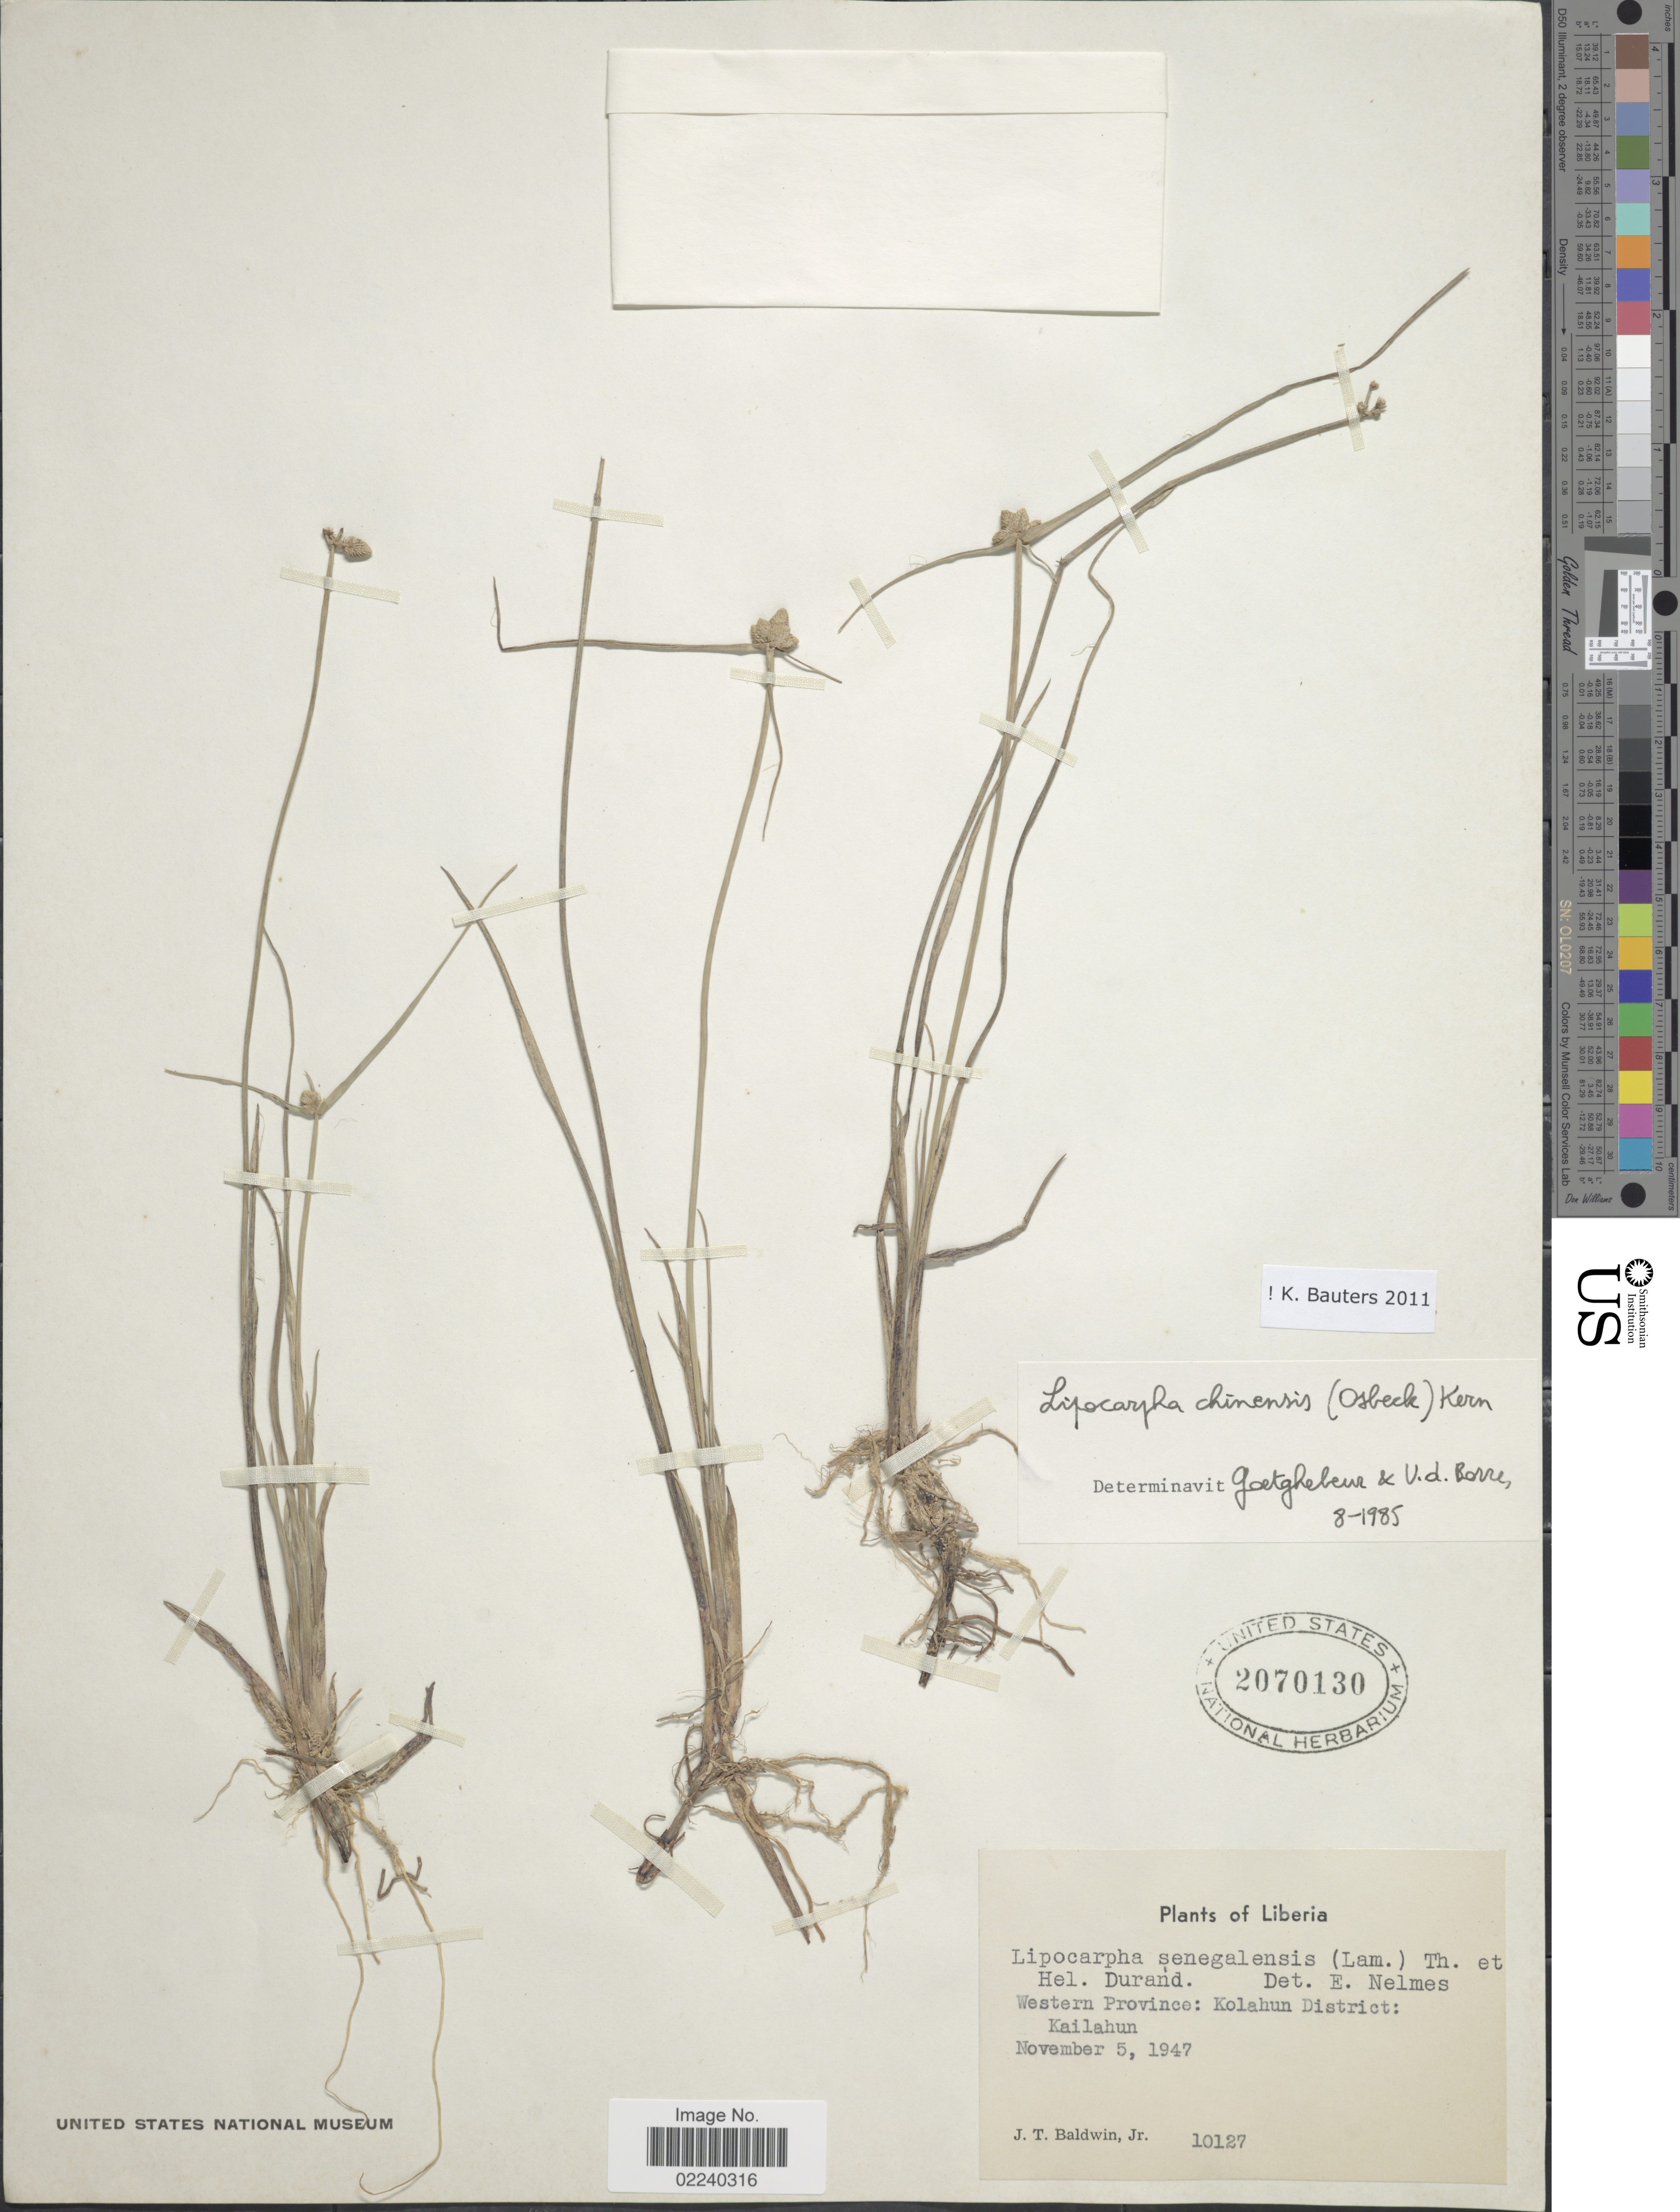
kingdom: Plantae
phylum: Tracheophyta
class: Liliopsida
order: Poales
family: Cyperaceae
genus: Cyperus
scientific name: Cyperus albescens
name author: (Steud.) Larridon & Govaerts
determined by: Strong, M. T., (US), Smithsonian Institution - National Museum of Natural History (UNITED STATES)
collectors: J. T. Baldwin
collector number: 10127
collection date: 1947-11-05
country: Liberia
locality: Western Province: Kolahun District: Kailahun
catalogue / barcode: US 2070130